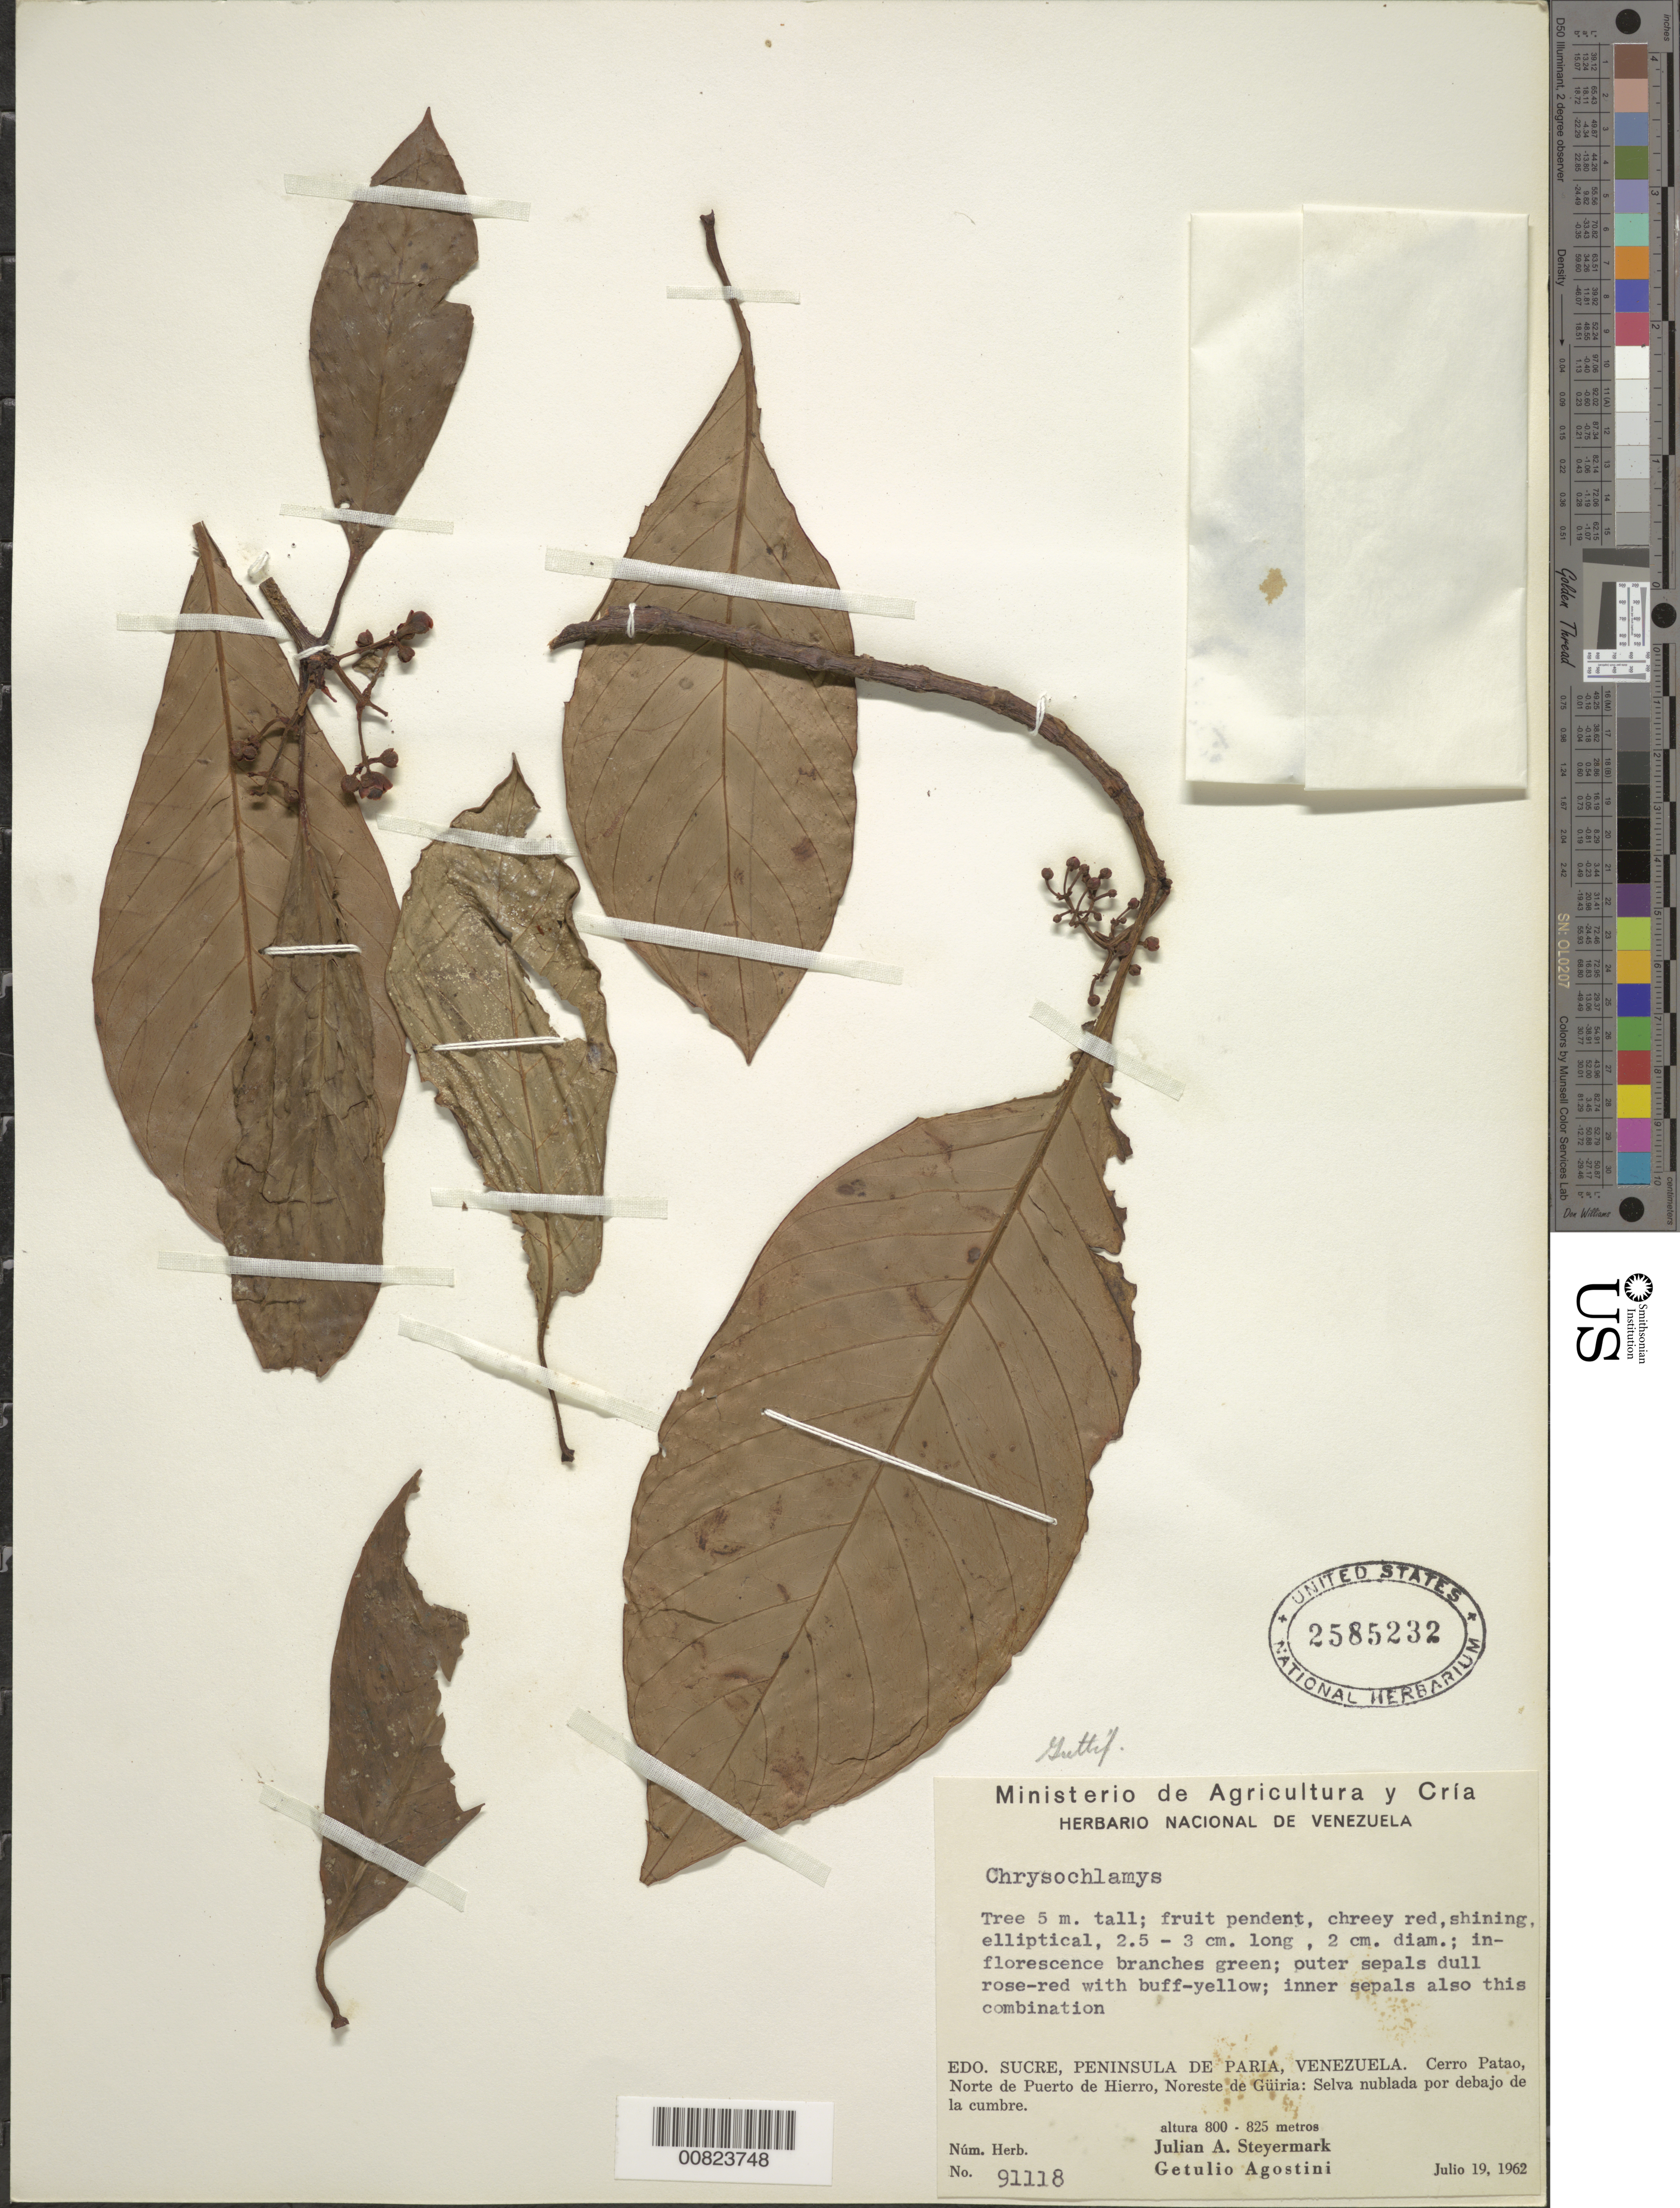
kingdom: Plantae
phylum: Tracheophyta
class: Magnoliopsida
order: Malpighiales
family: Clusiaceae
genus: Chrysochlamys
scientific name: Chrysochlamys sp.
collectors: J. Steyermark & G. Agostini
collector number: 91118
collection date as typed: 19-Jul-62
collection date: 1962-07-19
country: Venezuela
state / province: Sucre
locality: Peninsula de Paria, Cerro Patao, N de Puerto de Hierro, NE de Guiria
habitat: Selva nublada por debajo de la cumbre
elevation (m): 300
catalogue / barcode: US 2585232